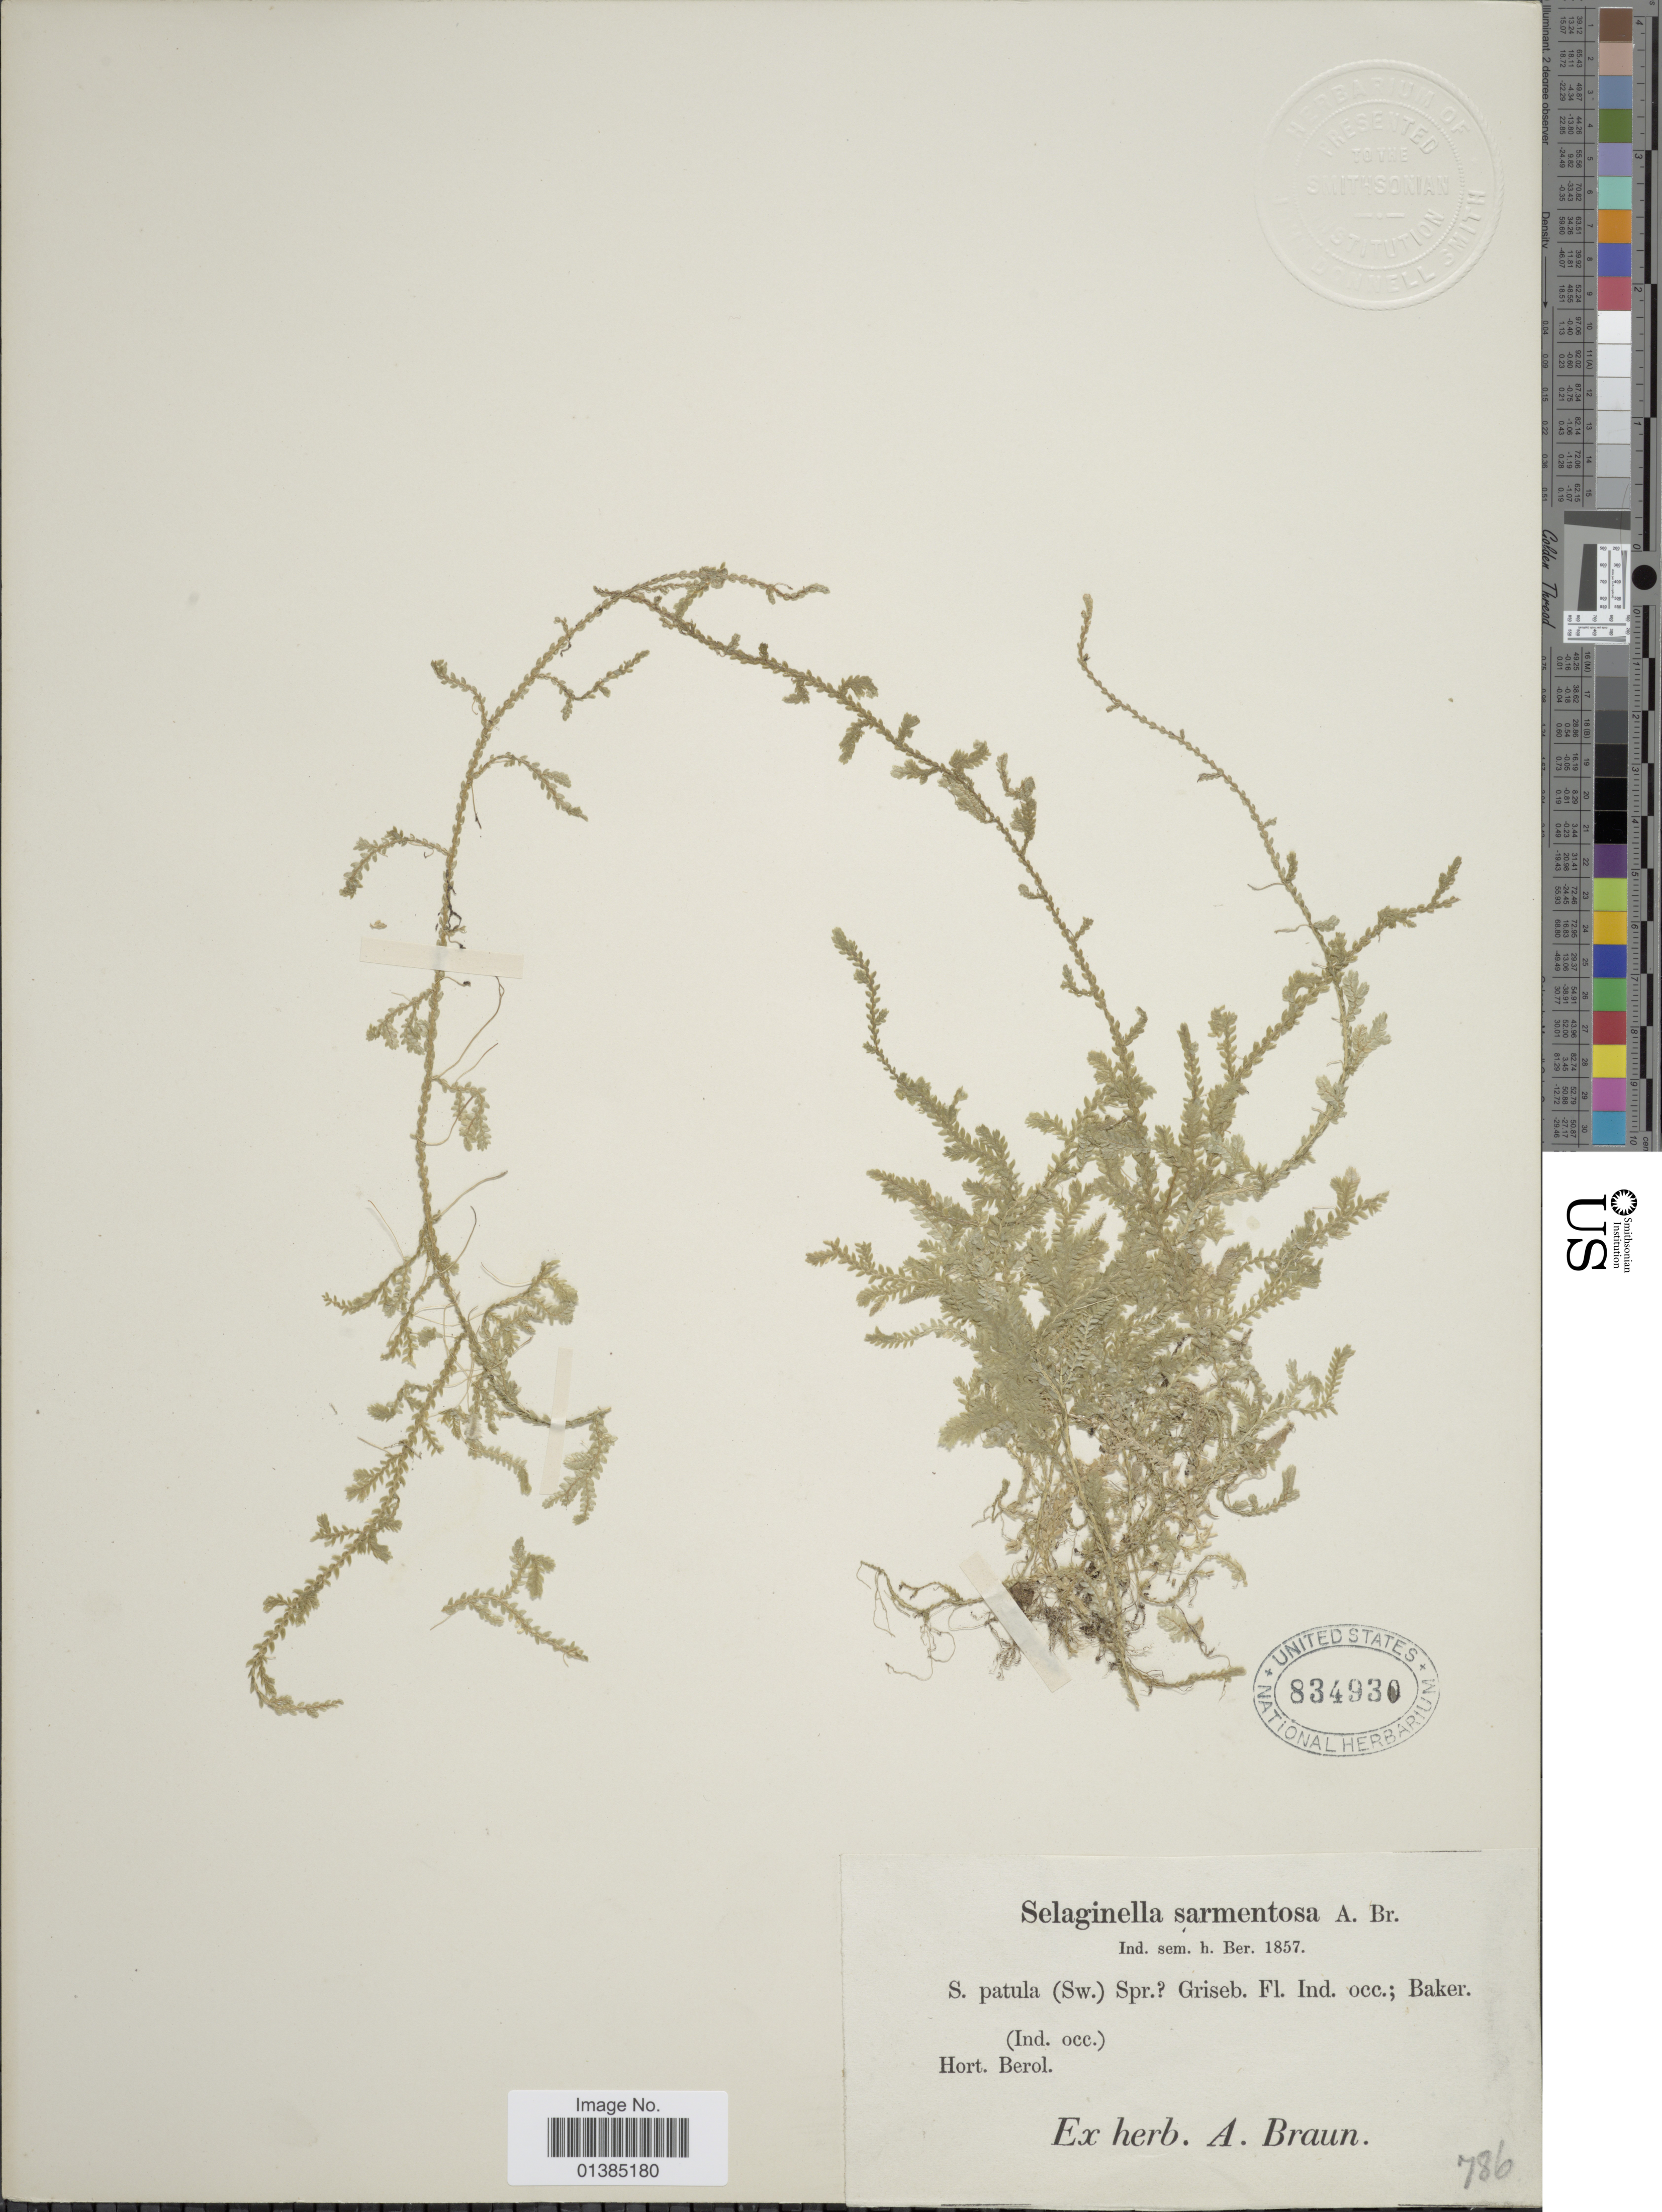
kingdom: Plantae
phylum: Tracheophyta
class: Lycopodiopsida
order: Selaginellales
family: Selaginellaceae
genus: Selaginella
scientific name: Selaginella sarmentosa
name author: A. Braun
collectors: ex herb. A. Braun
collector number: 786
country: Germany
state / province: Berlin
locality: Hort. Berol.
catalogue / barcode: US 834930